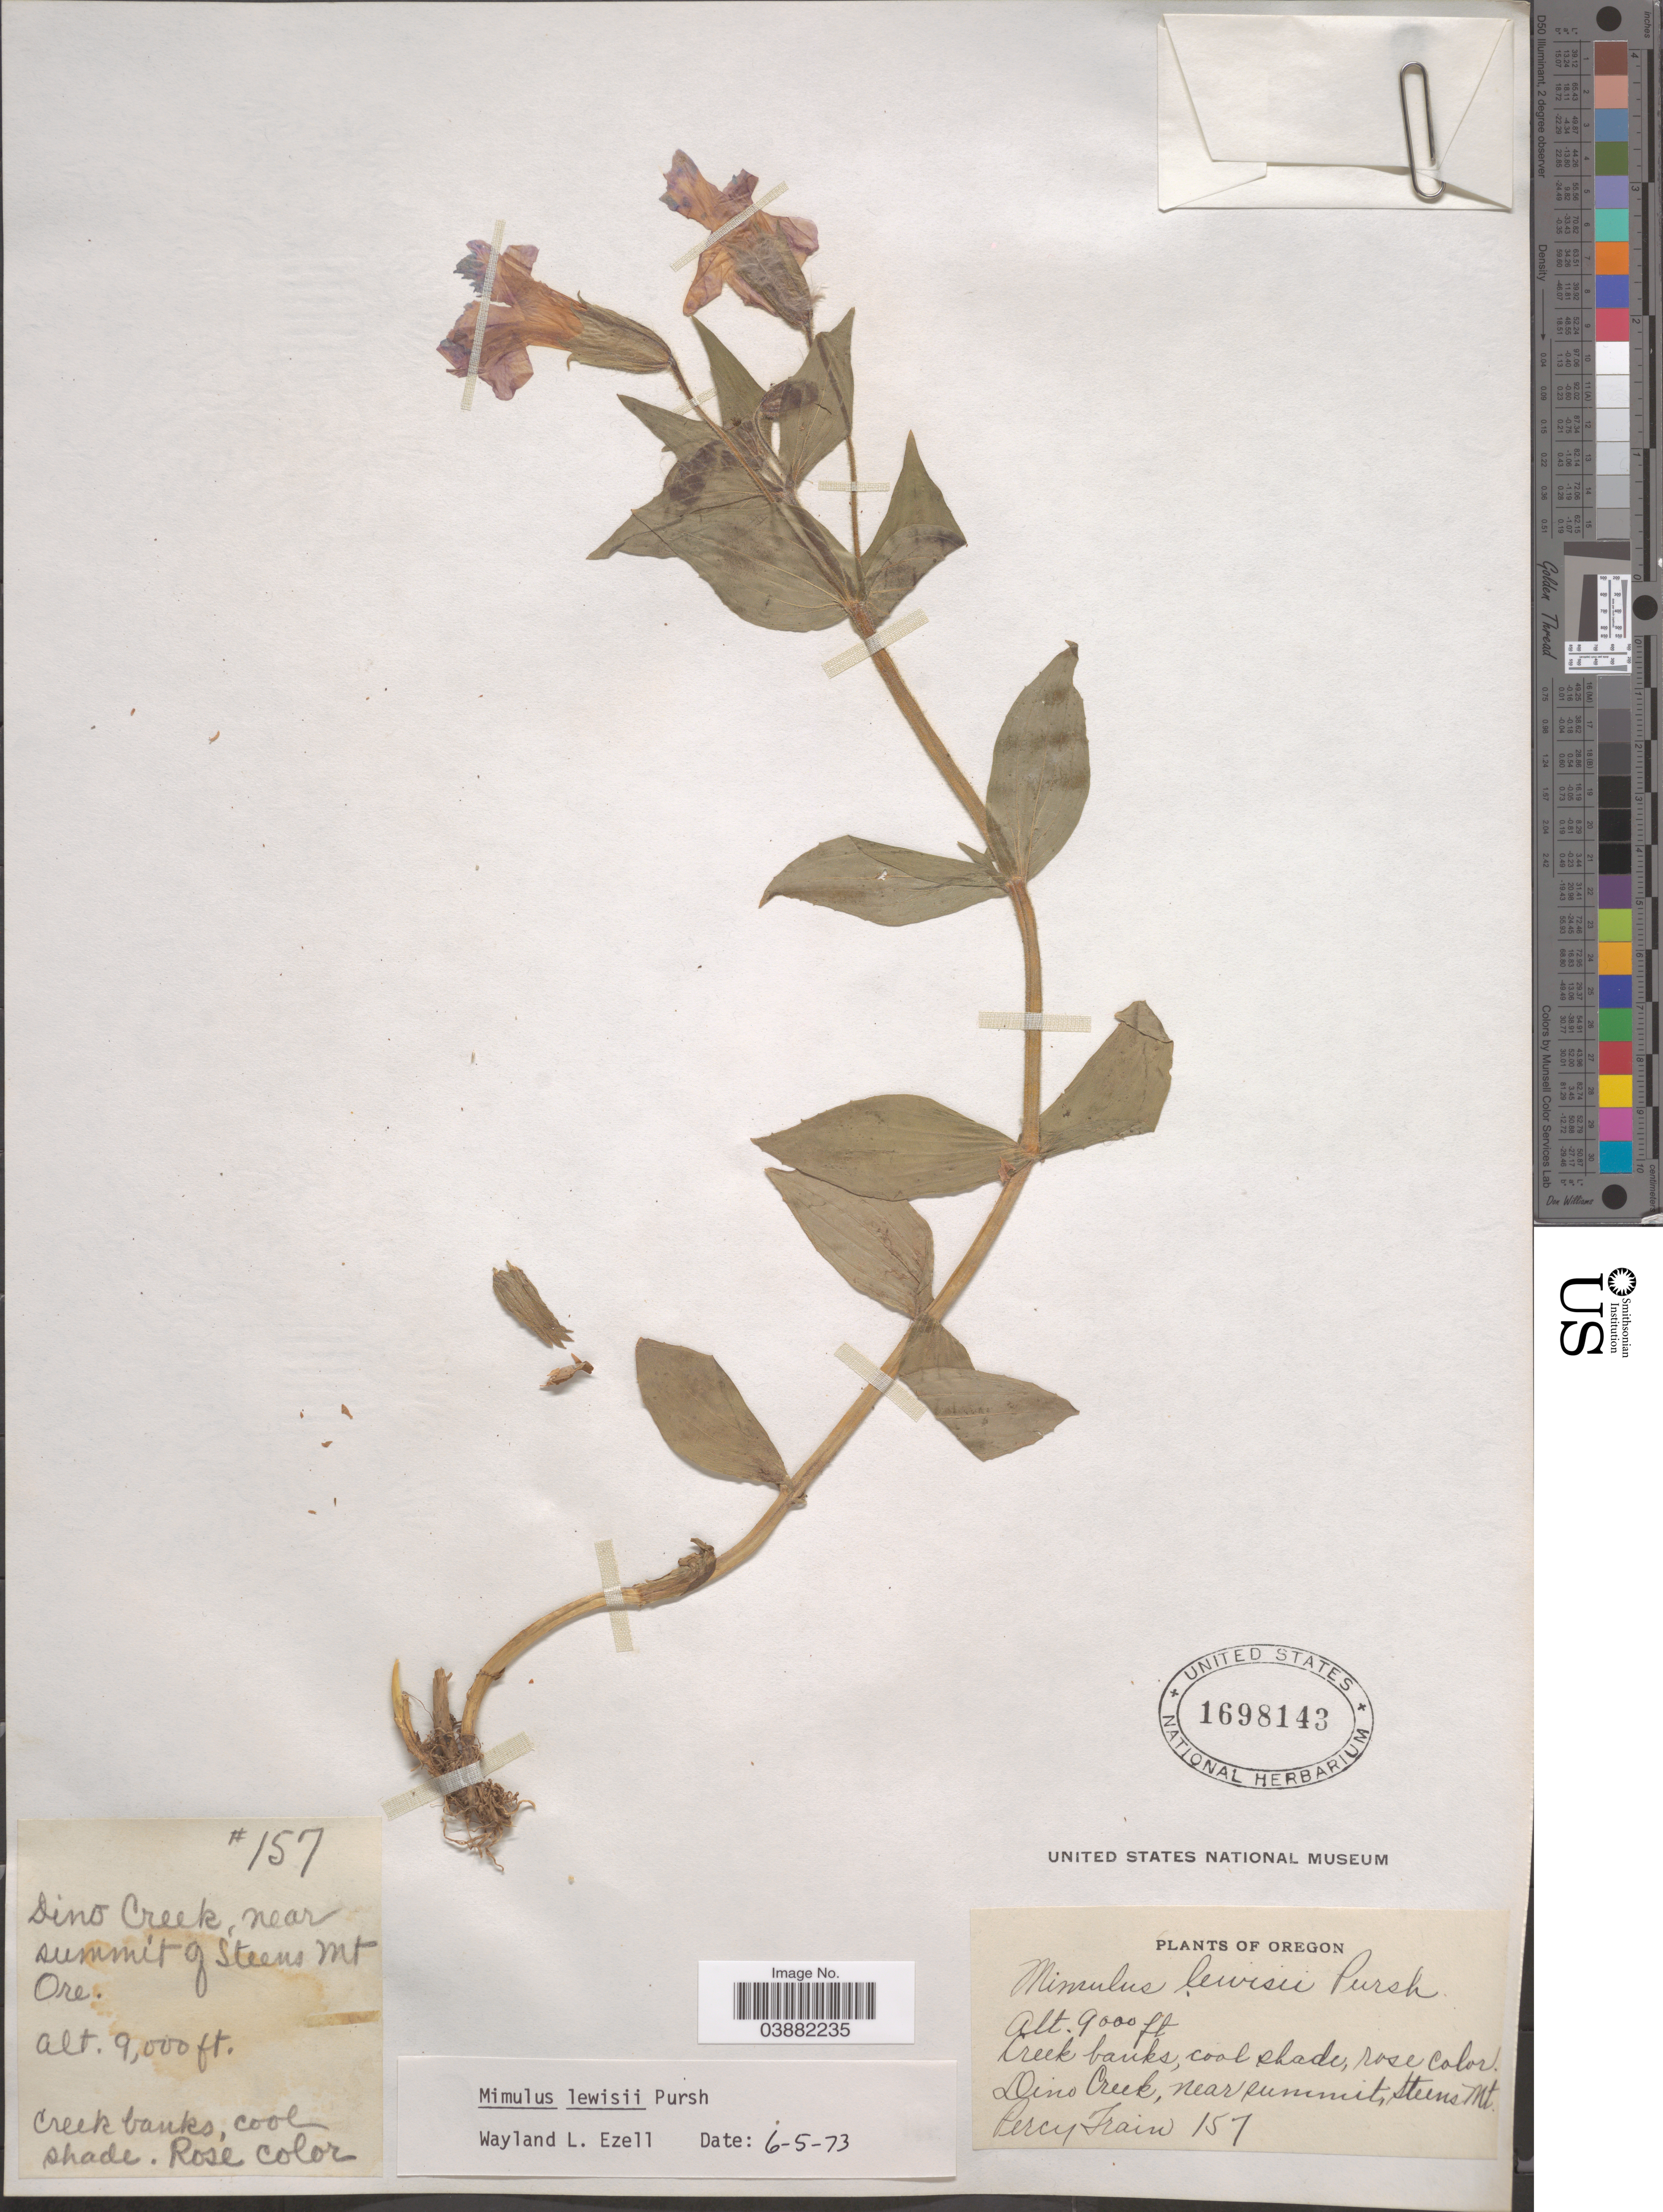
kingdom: Plantae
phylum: Tracheophyta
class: Magnoliopsida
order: Lamiales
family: Phrymaceae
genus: Mimulus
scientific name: Mimulus lewisii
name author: Pursh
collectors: P. Train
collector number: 157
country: United States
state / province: Oregon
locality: Dino Creek, near summit of Steens Mt.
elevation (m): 2743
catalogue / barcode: US 1698143